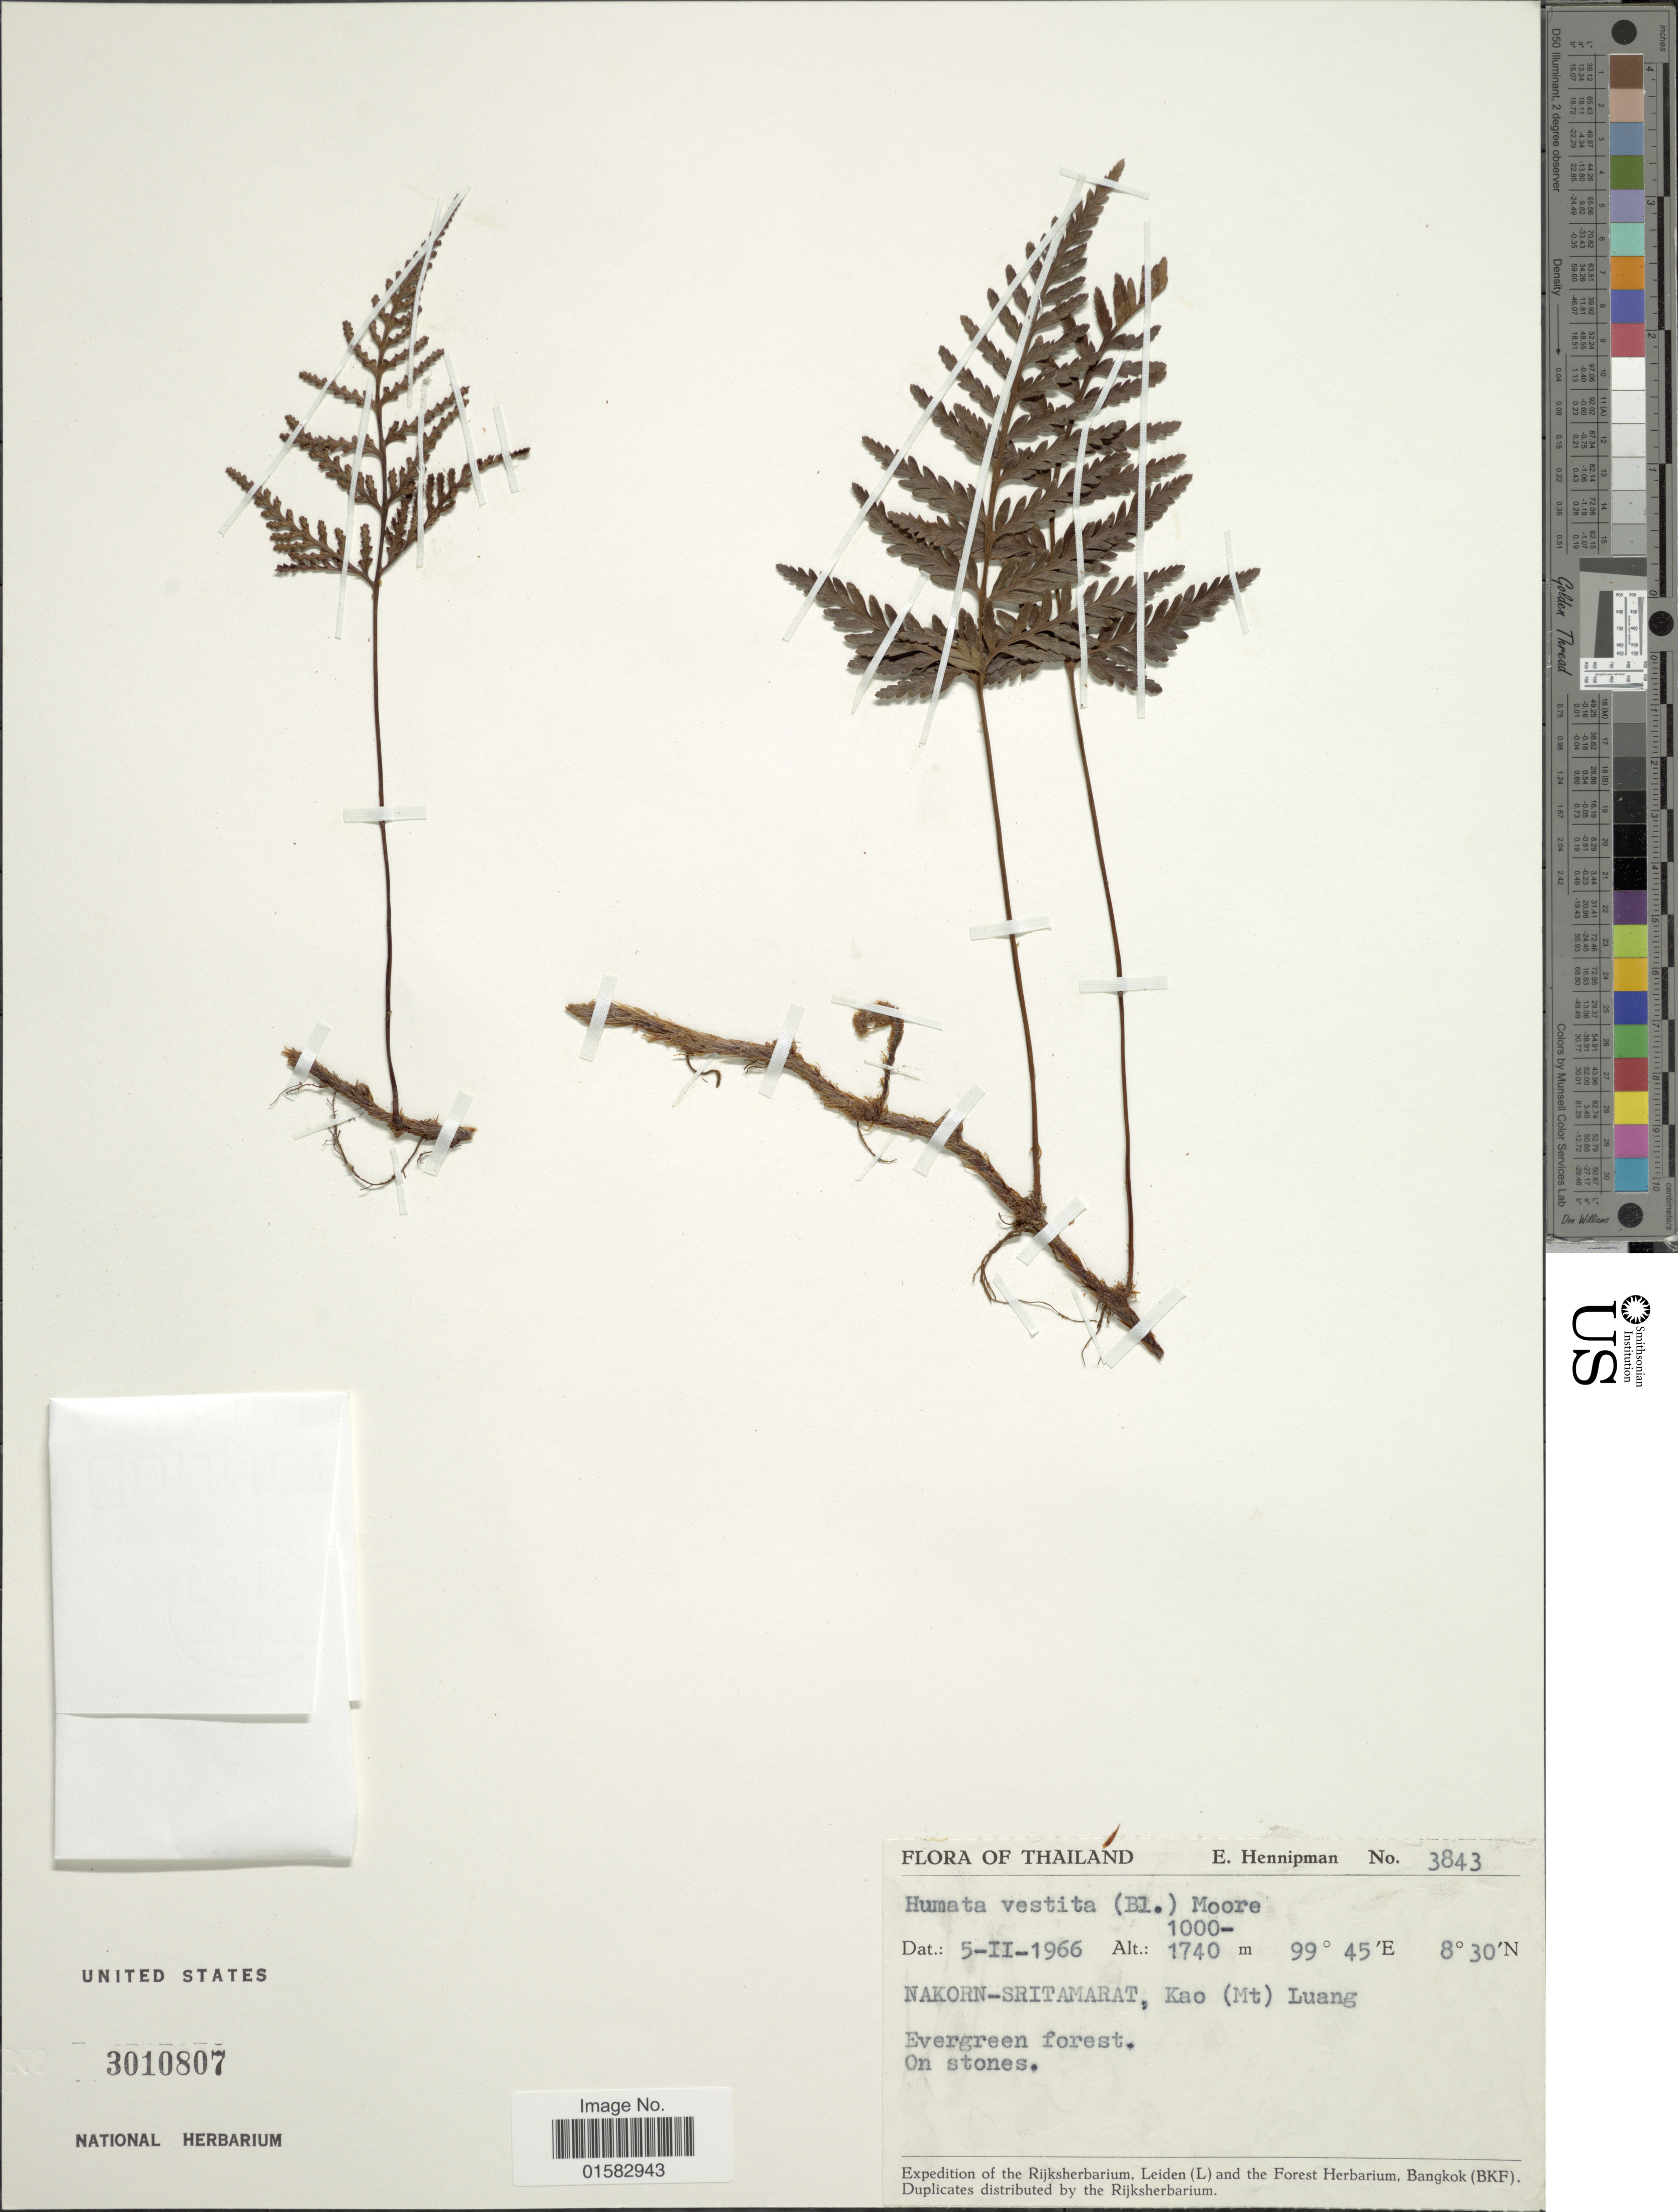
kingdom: Plantae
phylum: Tracheophyta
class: Polypodiopsida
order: Polypodiales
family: Davalliaceae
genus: Davallia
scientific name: Davallia repens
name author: (L. f.) Kuhn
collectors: E. Hennipman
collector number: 3843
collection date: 1966-02-05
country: Thailand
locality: Nakawn Sritamarat, Khao (Mt) Luang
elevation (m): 1740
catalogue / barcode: US 3010807